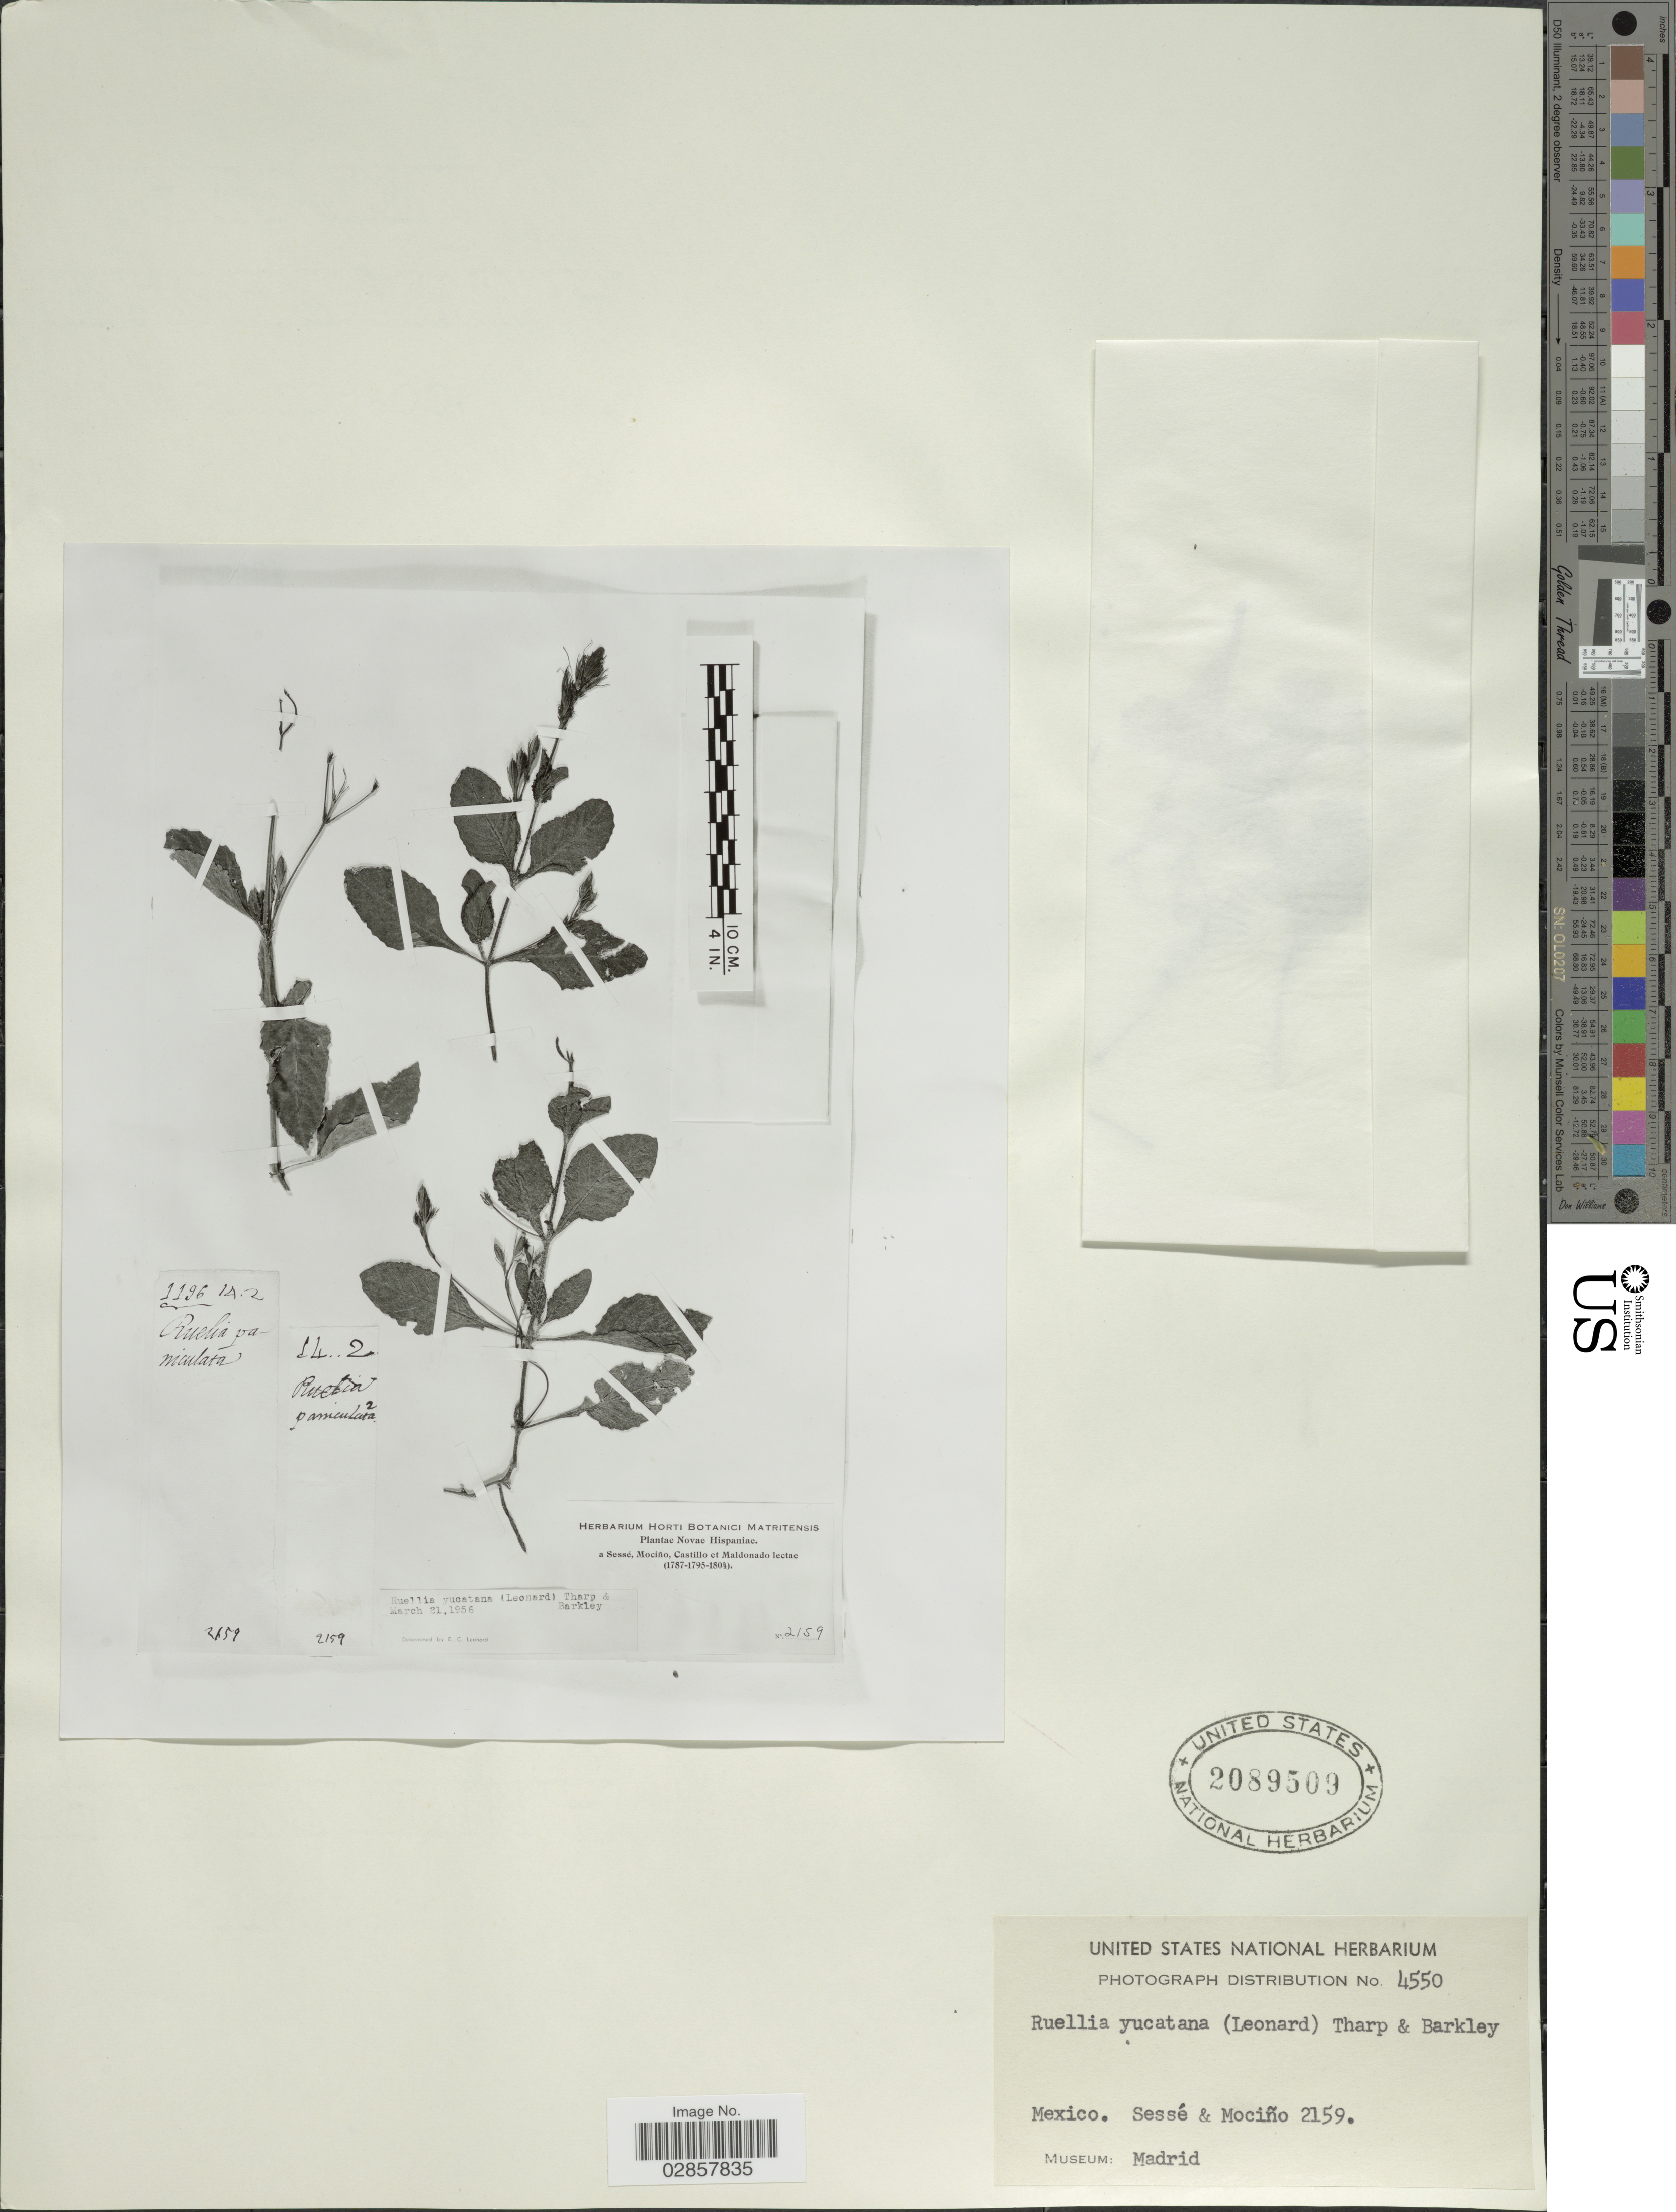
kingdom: Plantae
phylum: Tracheophyta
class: Magnoliopsida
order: Lamiales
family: Acanthaceae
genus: Ruellia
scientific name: Ruellia nudiflora var. yucatana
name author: Leonard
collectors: Sessé, -- & Mociño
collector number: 2159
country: Mexico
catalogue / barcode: US 2089509